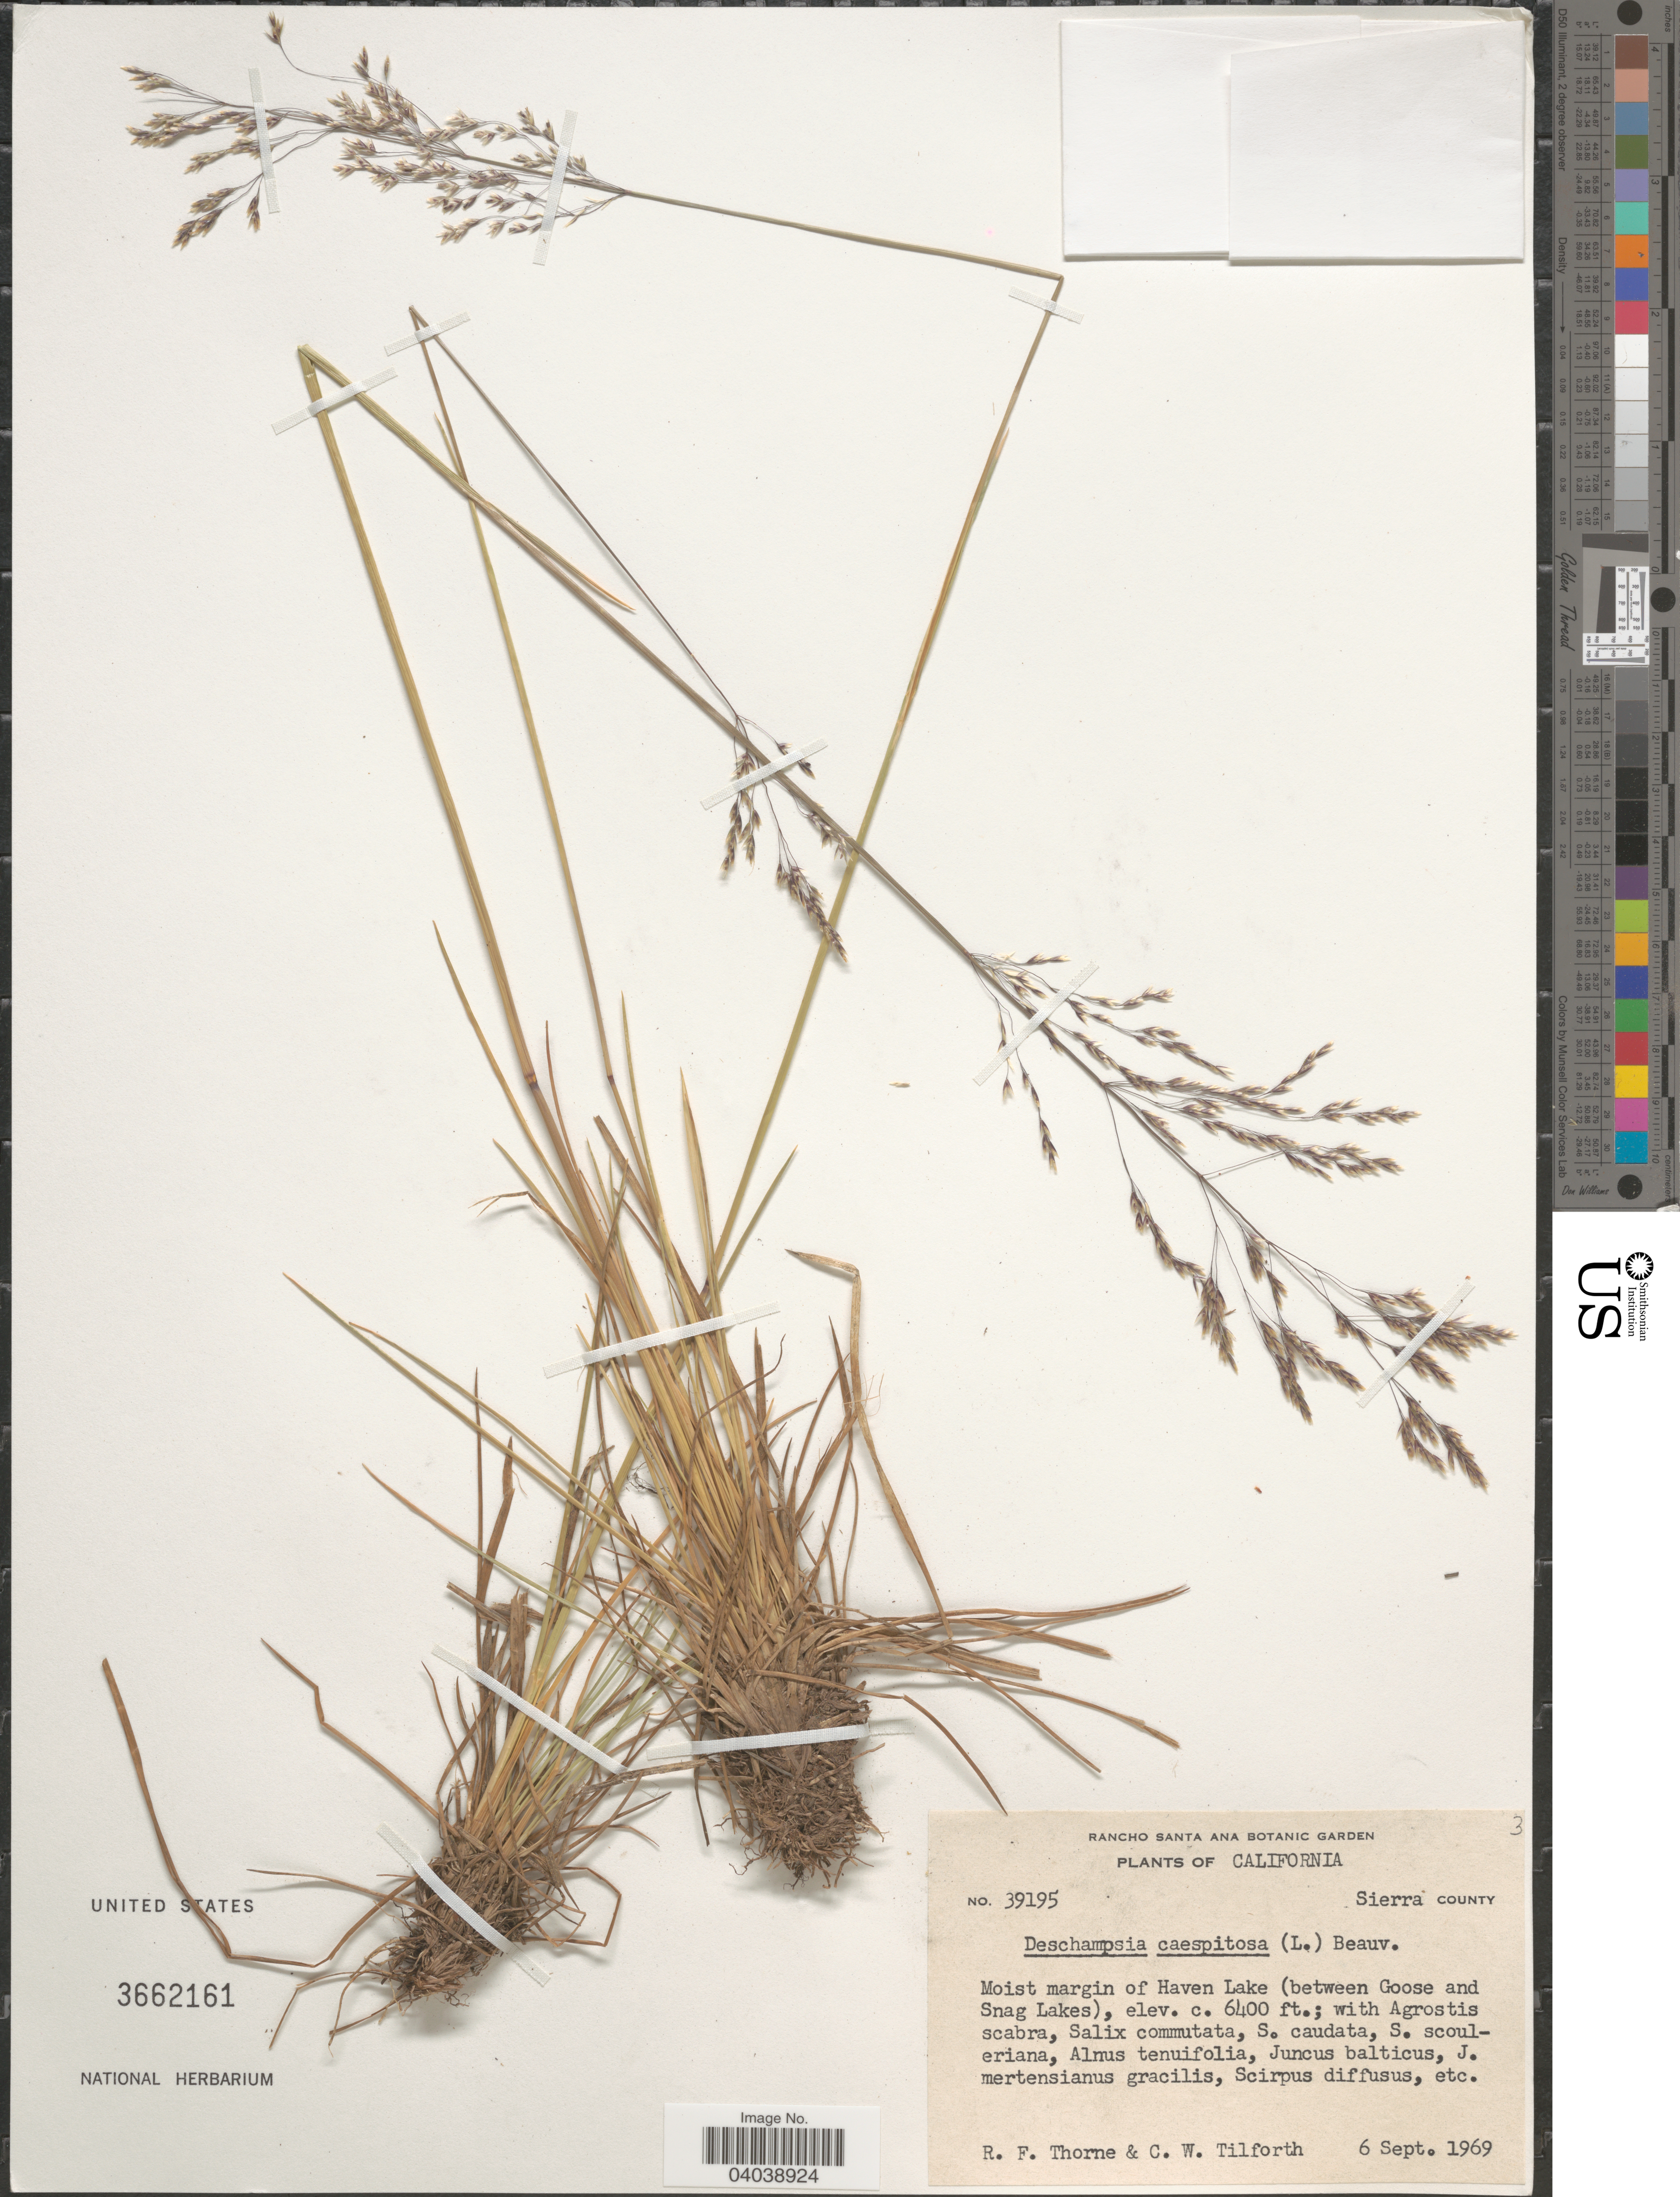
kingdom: Plantae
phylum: Tracheophyta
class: Liliopsida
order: Poales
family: Poaceae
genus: Deschampsia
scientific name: Deschampsia cespitosa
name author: (L.) P. Beauv.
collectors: R. Thorne & C. Tilforth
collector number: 39195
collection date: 1969-09-06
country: United States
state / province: California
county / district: Sierra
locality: Sierra county. Moist margin of Haven Lake (between Goose and Snag Lakes).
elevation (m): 1951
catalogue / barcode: US 3662161